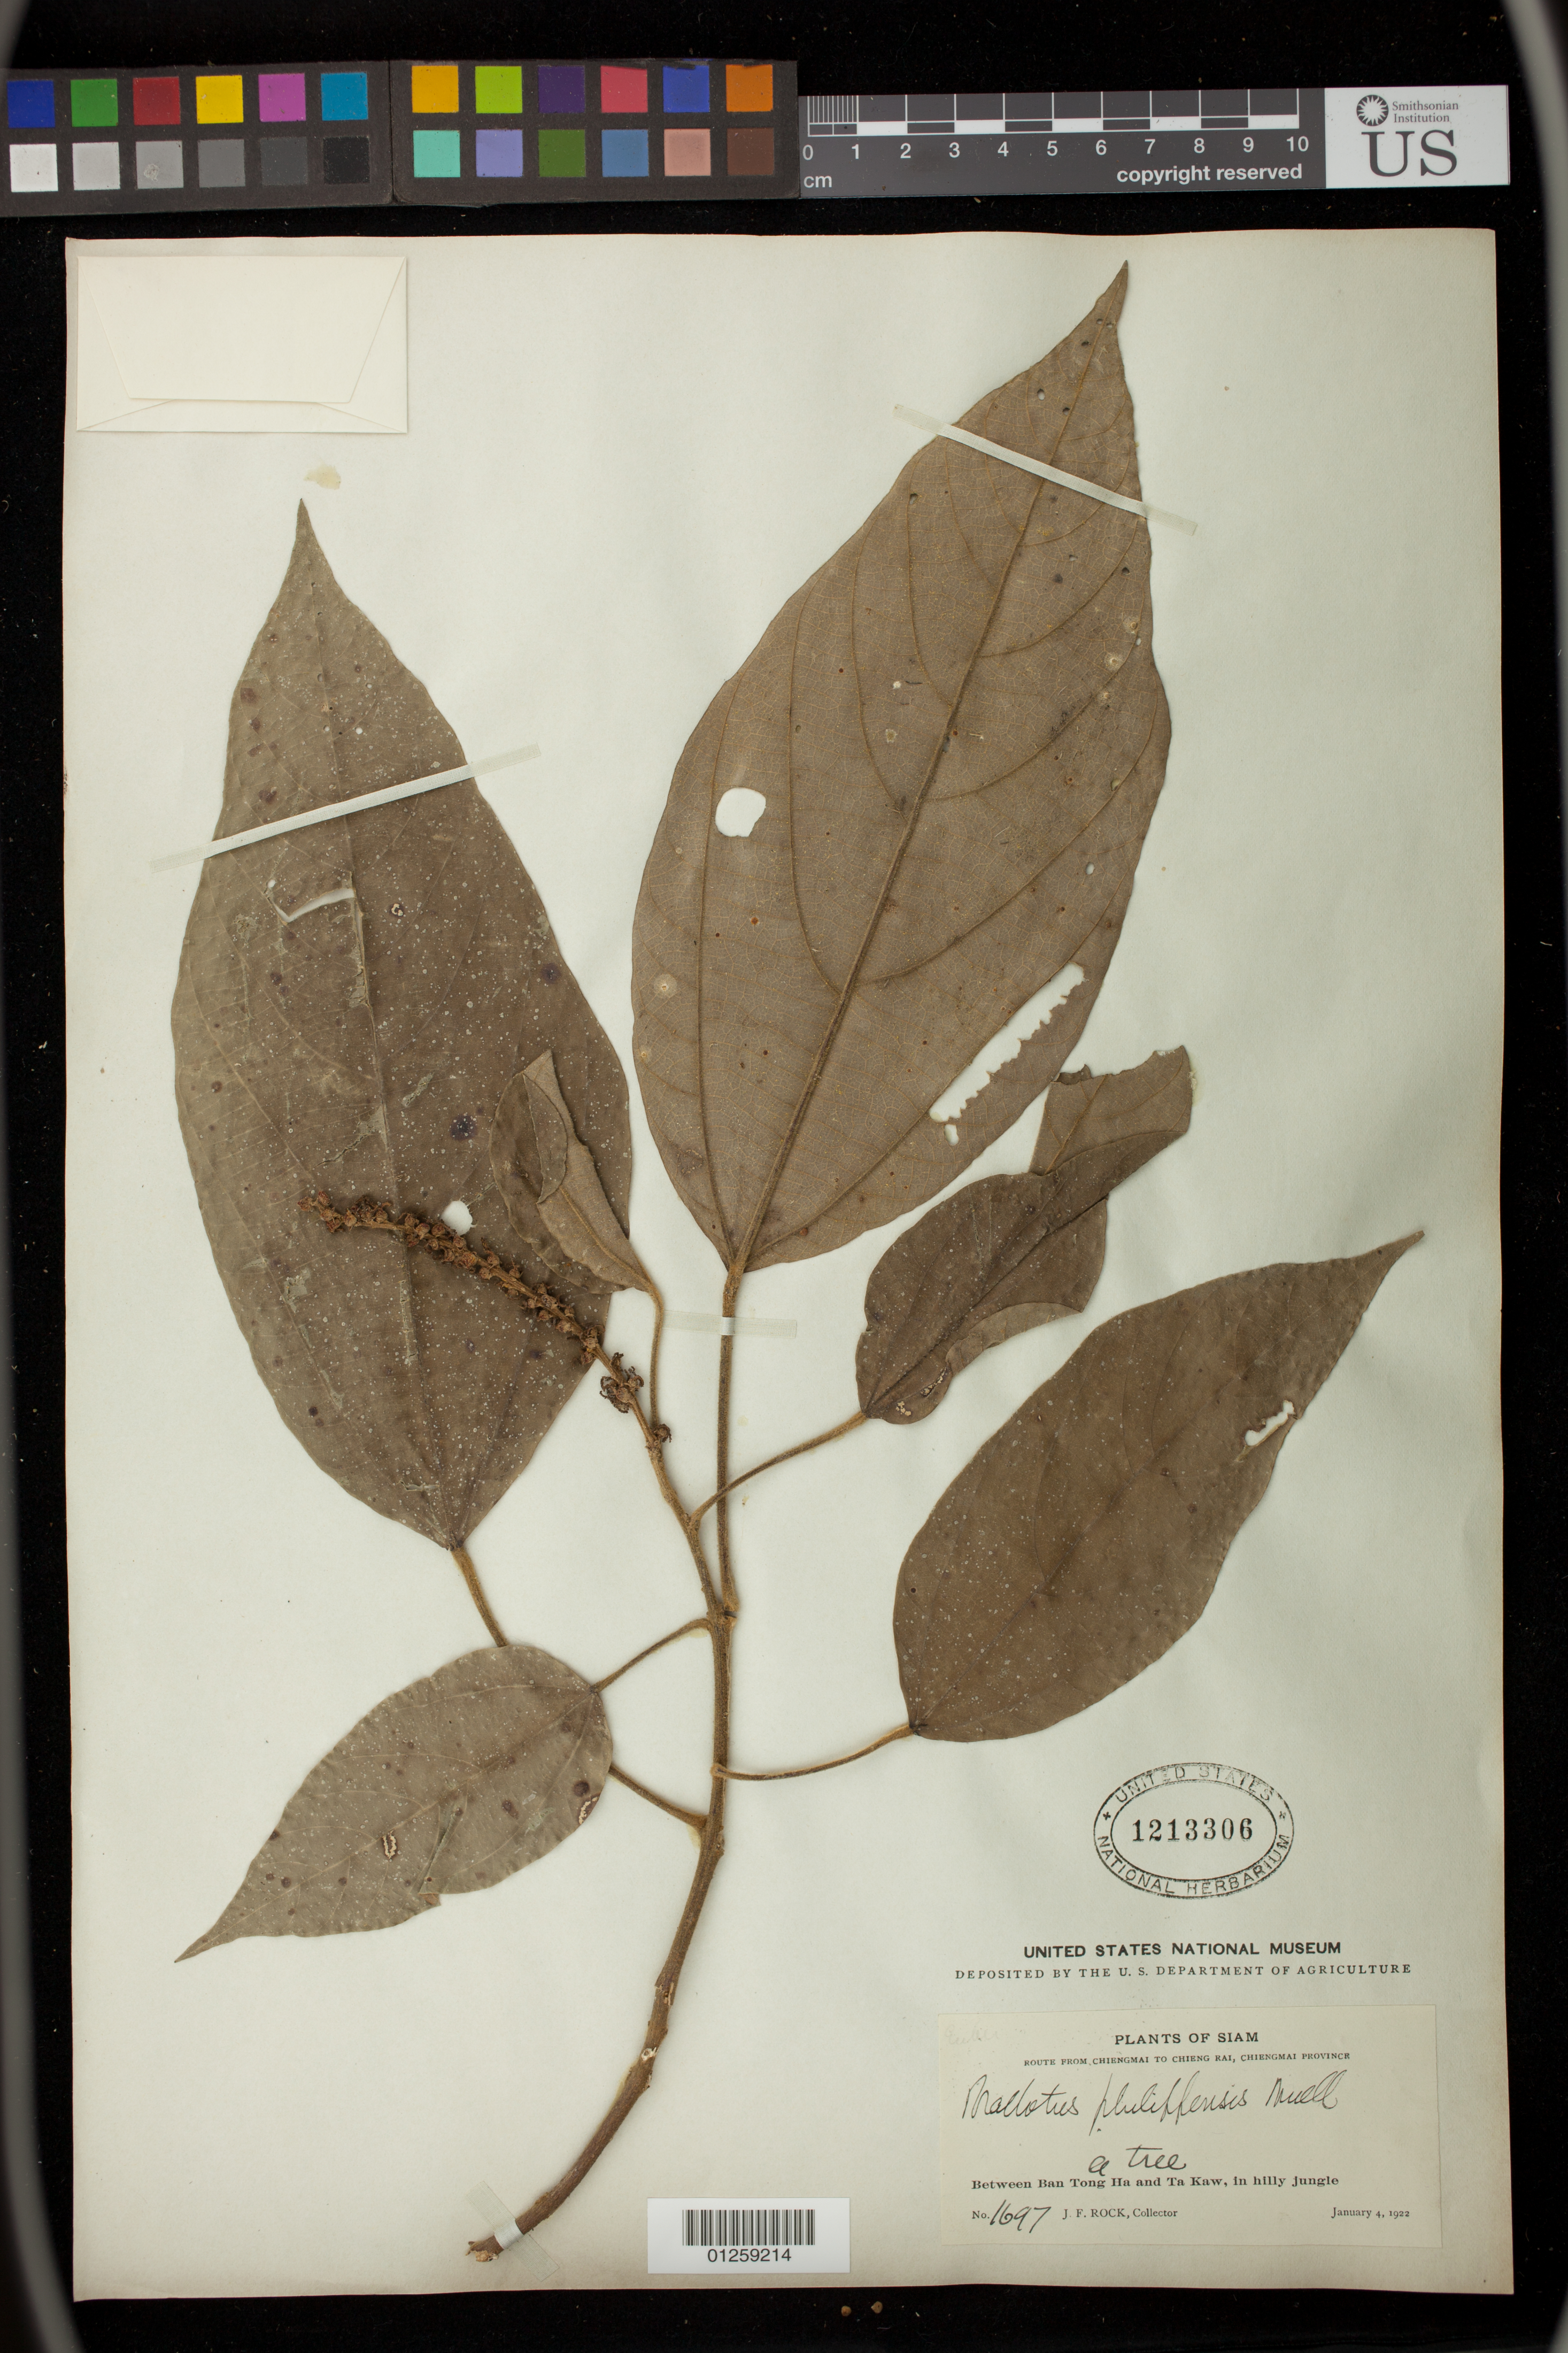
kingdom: Plantae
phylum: Tracheophyta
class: Magnoliopsida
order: Malpighiales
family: Euphorbiaceae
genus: Mallotus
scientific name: Mallotus philippensis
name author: (Lam.) Müll. Arg.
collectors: J. F. Rock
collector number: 1697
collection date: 1922-01-04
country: Thailand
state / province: Chiang Mai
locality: Route from Chiengmai to Chieng Rai.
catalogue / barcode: US 1213306